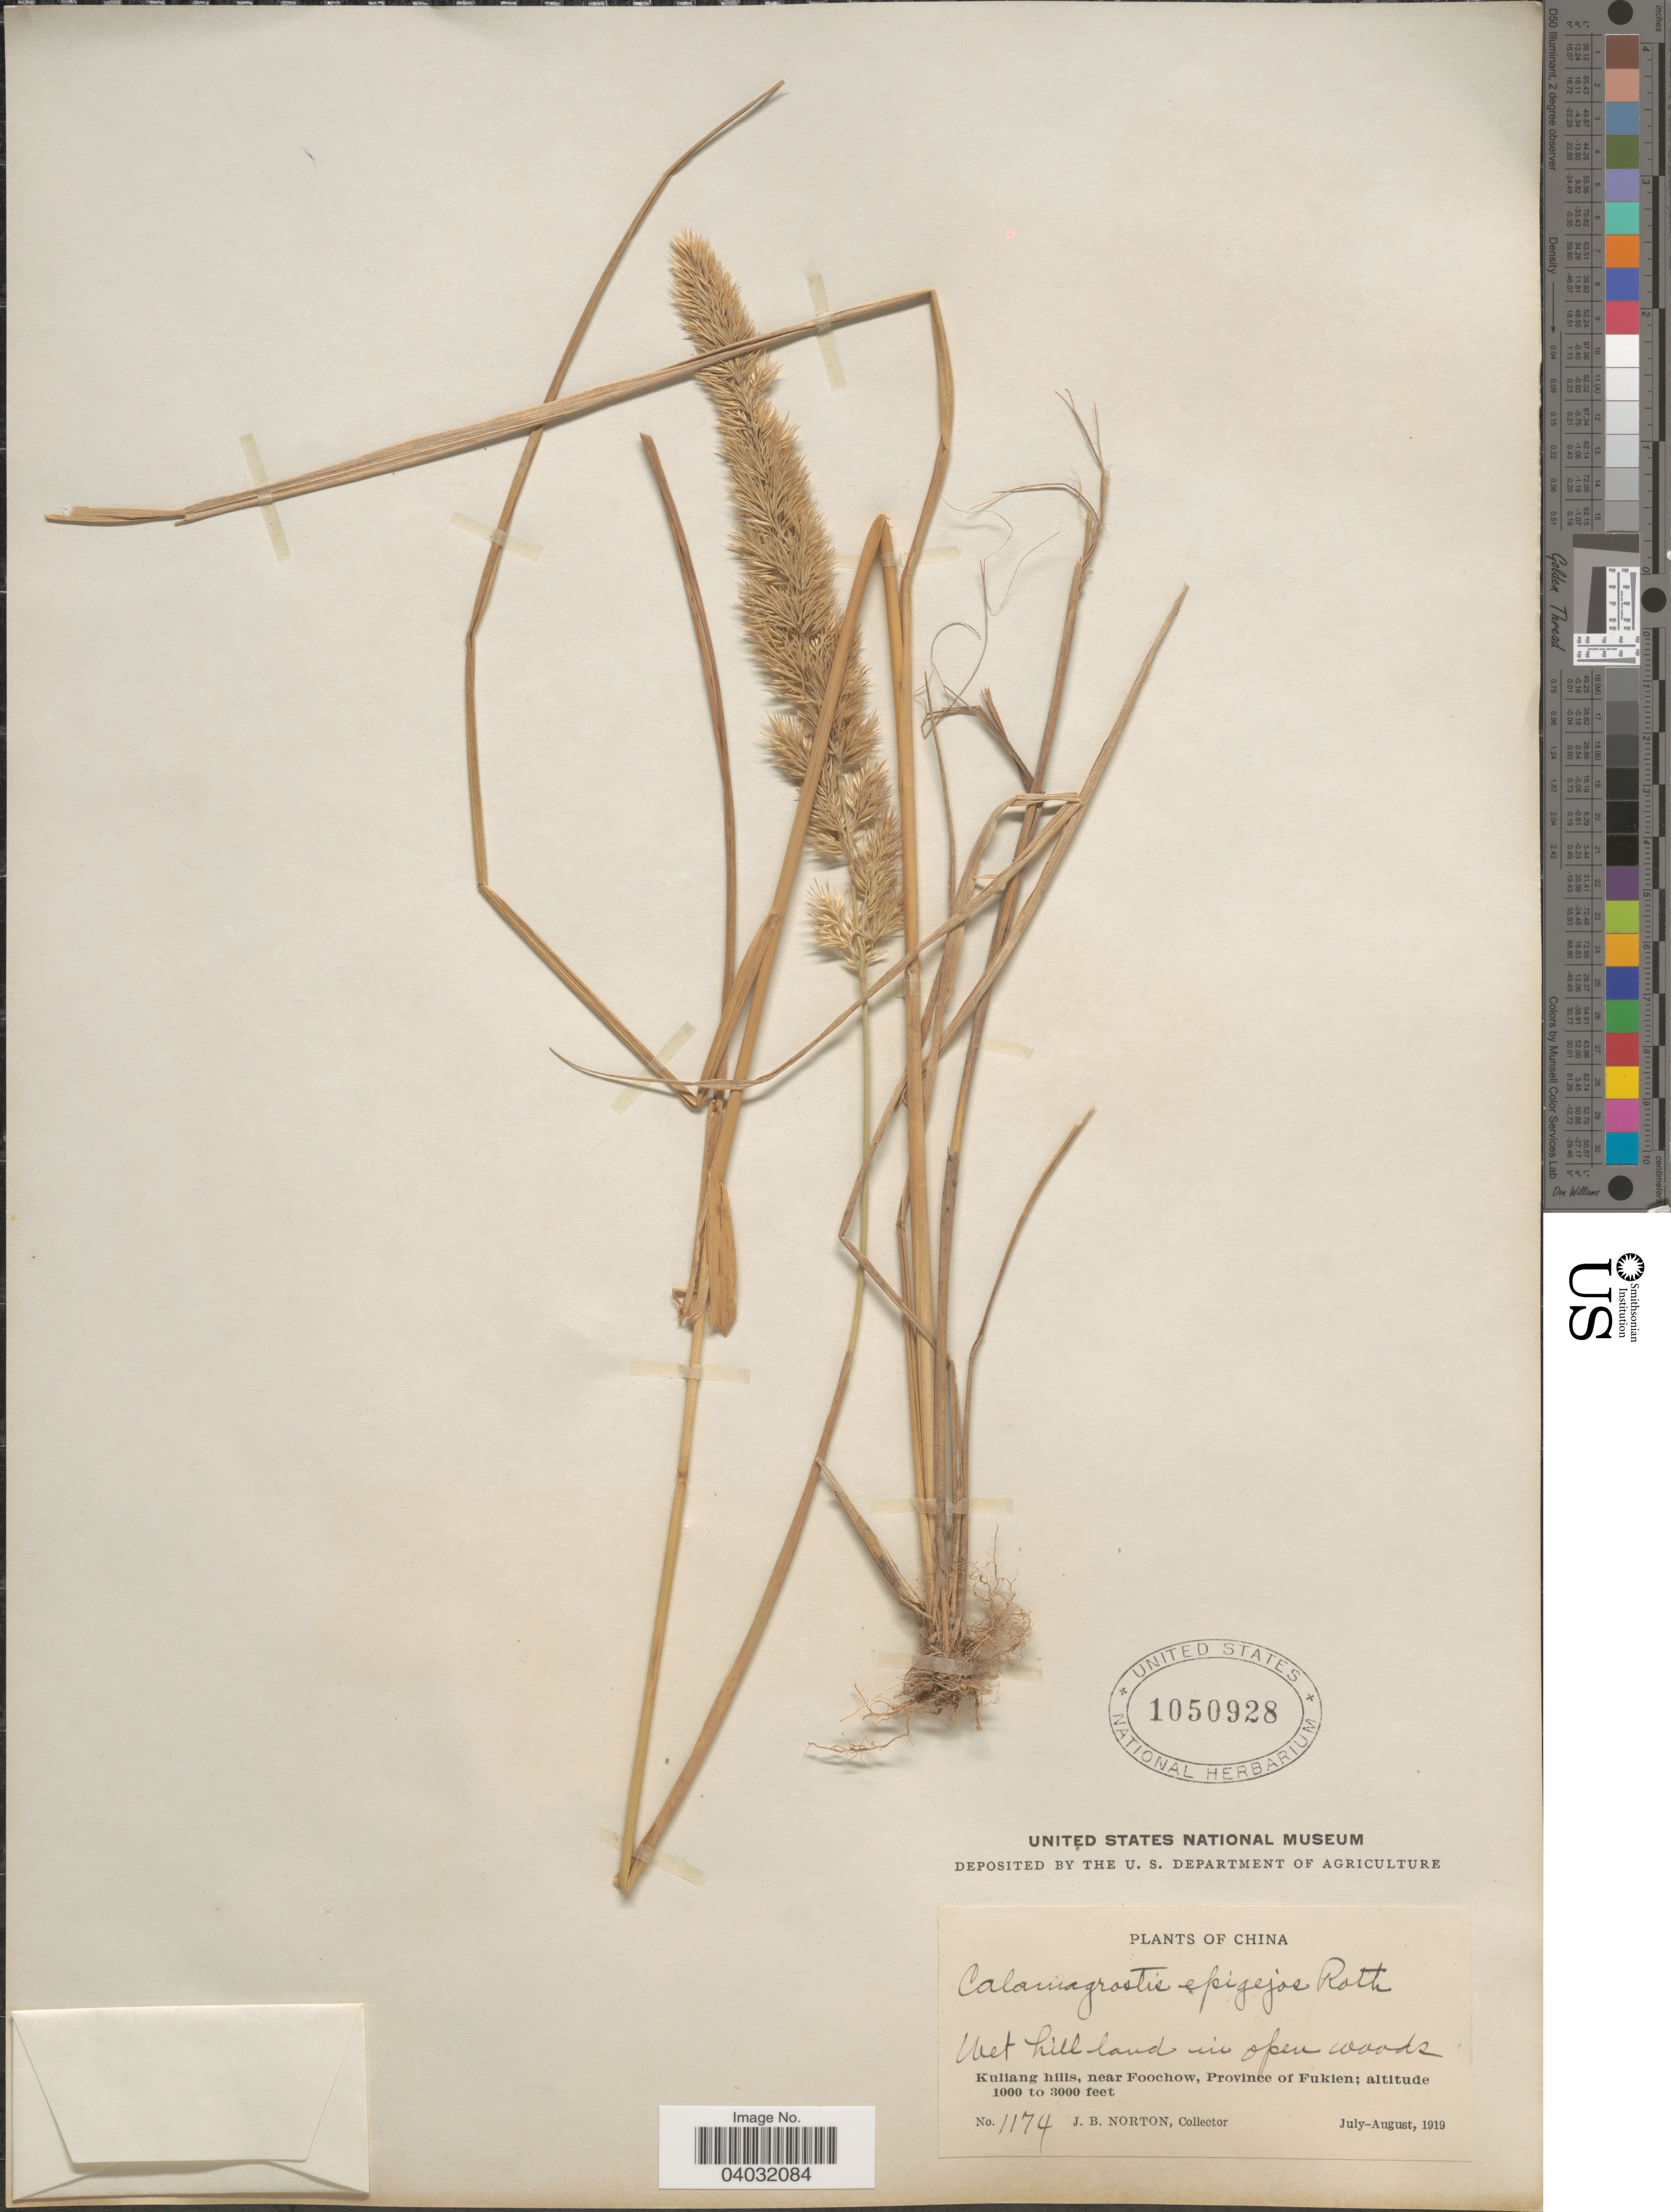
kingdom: Plantae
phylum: Tracheophyta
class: Liliopsida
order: Poales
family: Poaceae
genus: Calamagrostis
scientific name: Calamagrostis epigeios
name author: (L.) Roth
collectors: A. S. Hitchcock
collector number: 1174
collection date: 1919-07/1919-08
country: China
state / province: Fujian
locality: Kuliang hills, near Foochow, Province of Fukien.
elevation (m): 305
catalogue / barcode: US 1050928